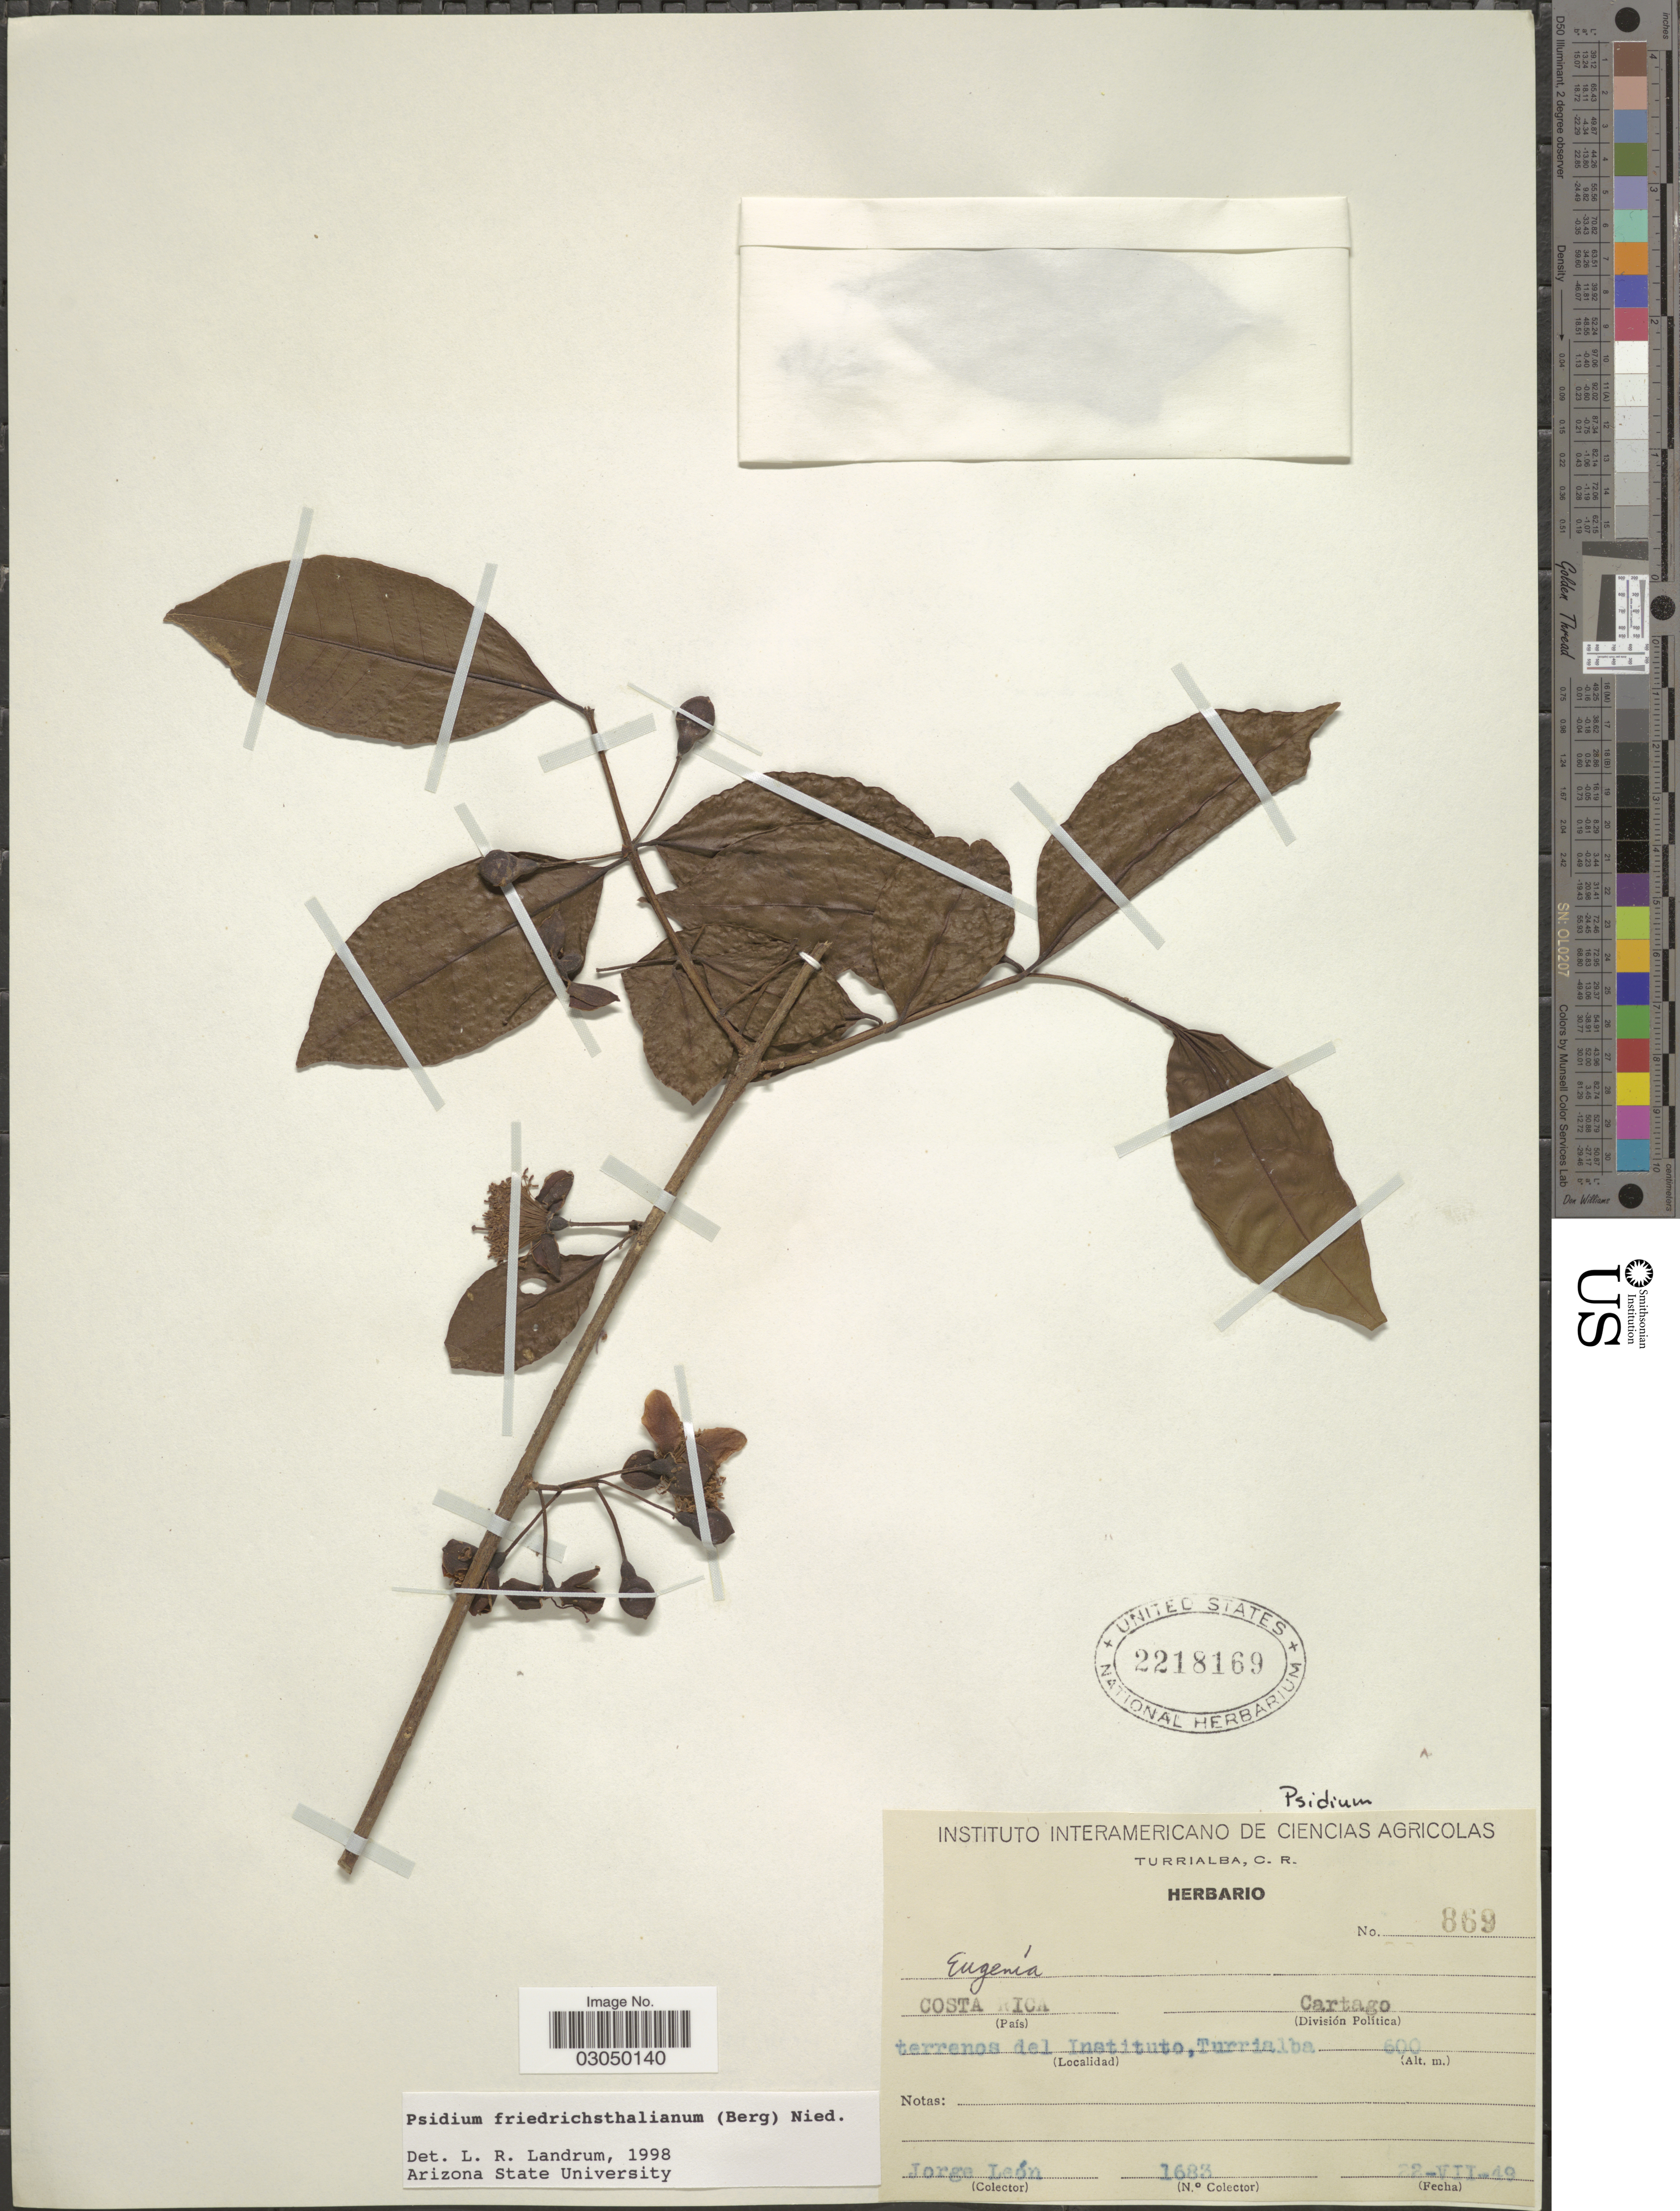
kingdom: Plantae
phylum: Tracheophyta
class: Magnoliopsida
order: Myrtales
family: Myrtaceae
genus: Psidium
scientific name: Psidium friedrichsthalianum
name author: (O. Berg) Nied.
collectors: J. León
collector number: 869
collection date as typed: Transcribed d/m/y: 22/7/49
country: Costa Rica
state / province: Cartago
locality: Terrenos del Instituto, Turrialba.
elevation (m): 600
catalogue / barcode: US 2218169